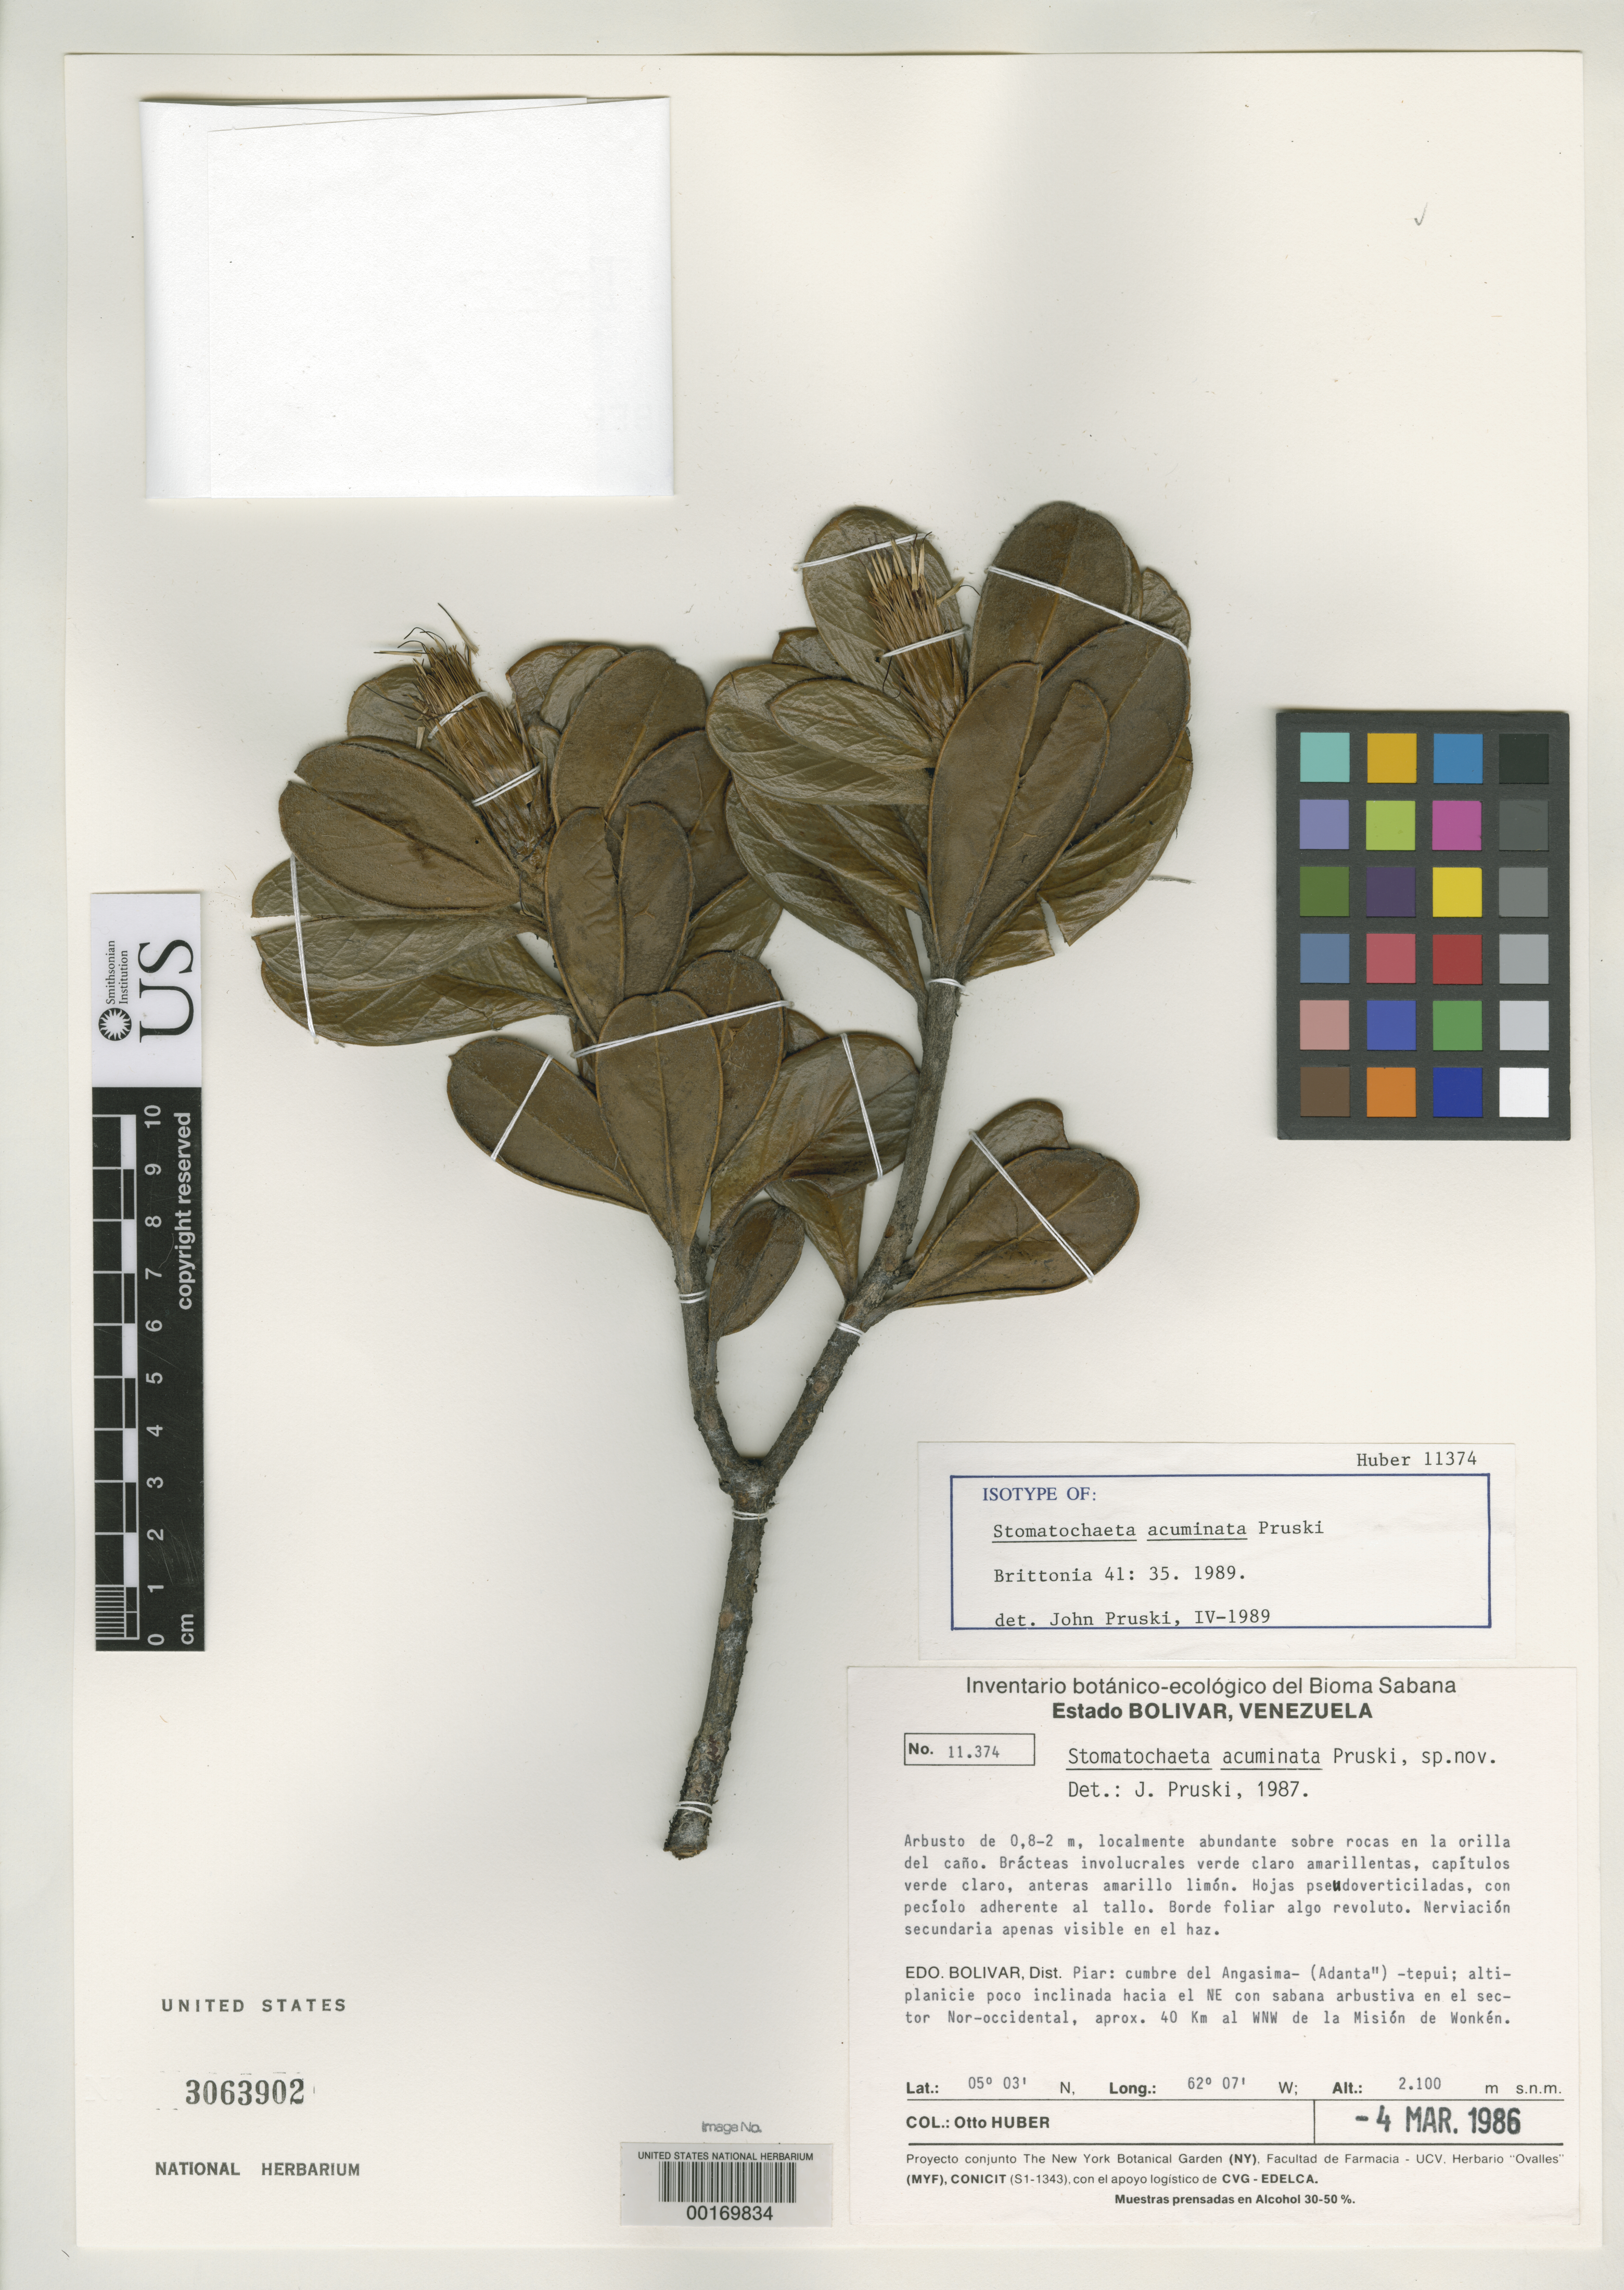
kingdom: Plantae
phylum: Tracheophyta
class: Magnoliopsida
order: Asterales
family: Asteraceae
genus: Stomatochaeta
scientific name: Stomatochaeta acuminata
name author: Pruski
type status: Isotype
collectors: O. Huber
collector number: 11374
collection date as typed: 04 Mar 1986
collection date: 1986-03-04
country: Venezuela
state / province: Bolivar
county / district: Piar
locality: Summit of Angasima ("Adante"), gradually sloping plateau toward NE, ca. 40 km WNW of Wonken Mision.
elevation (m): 2100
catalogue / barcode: US 3063902